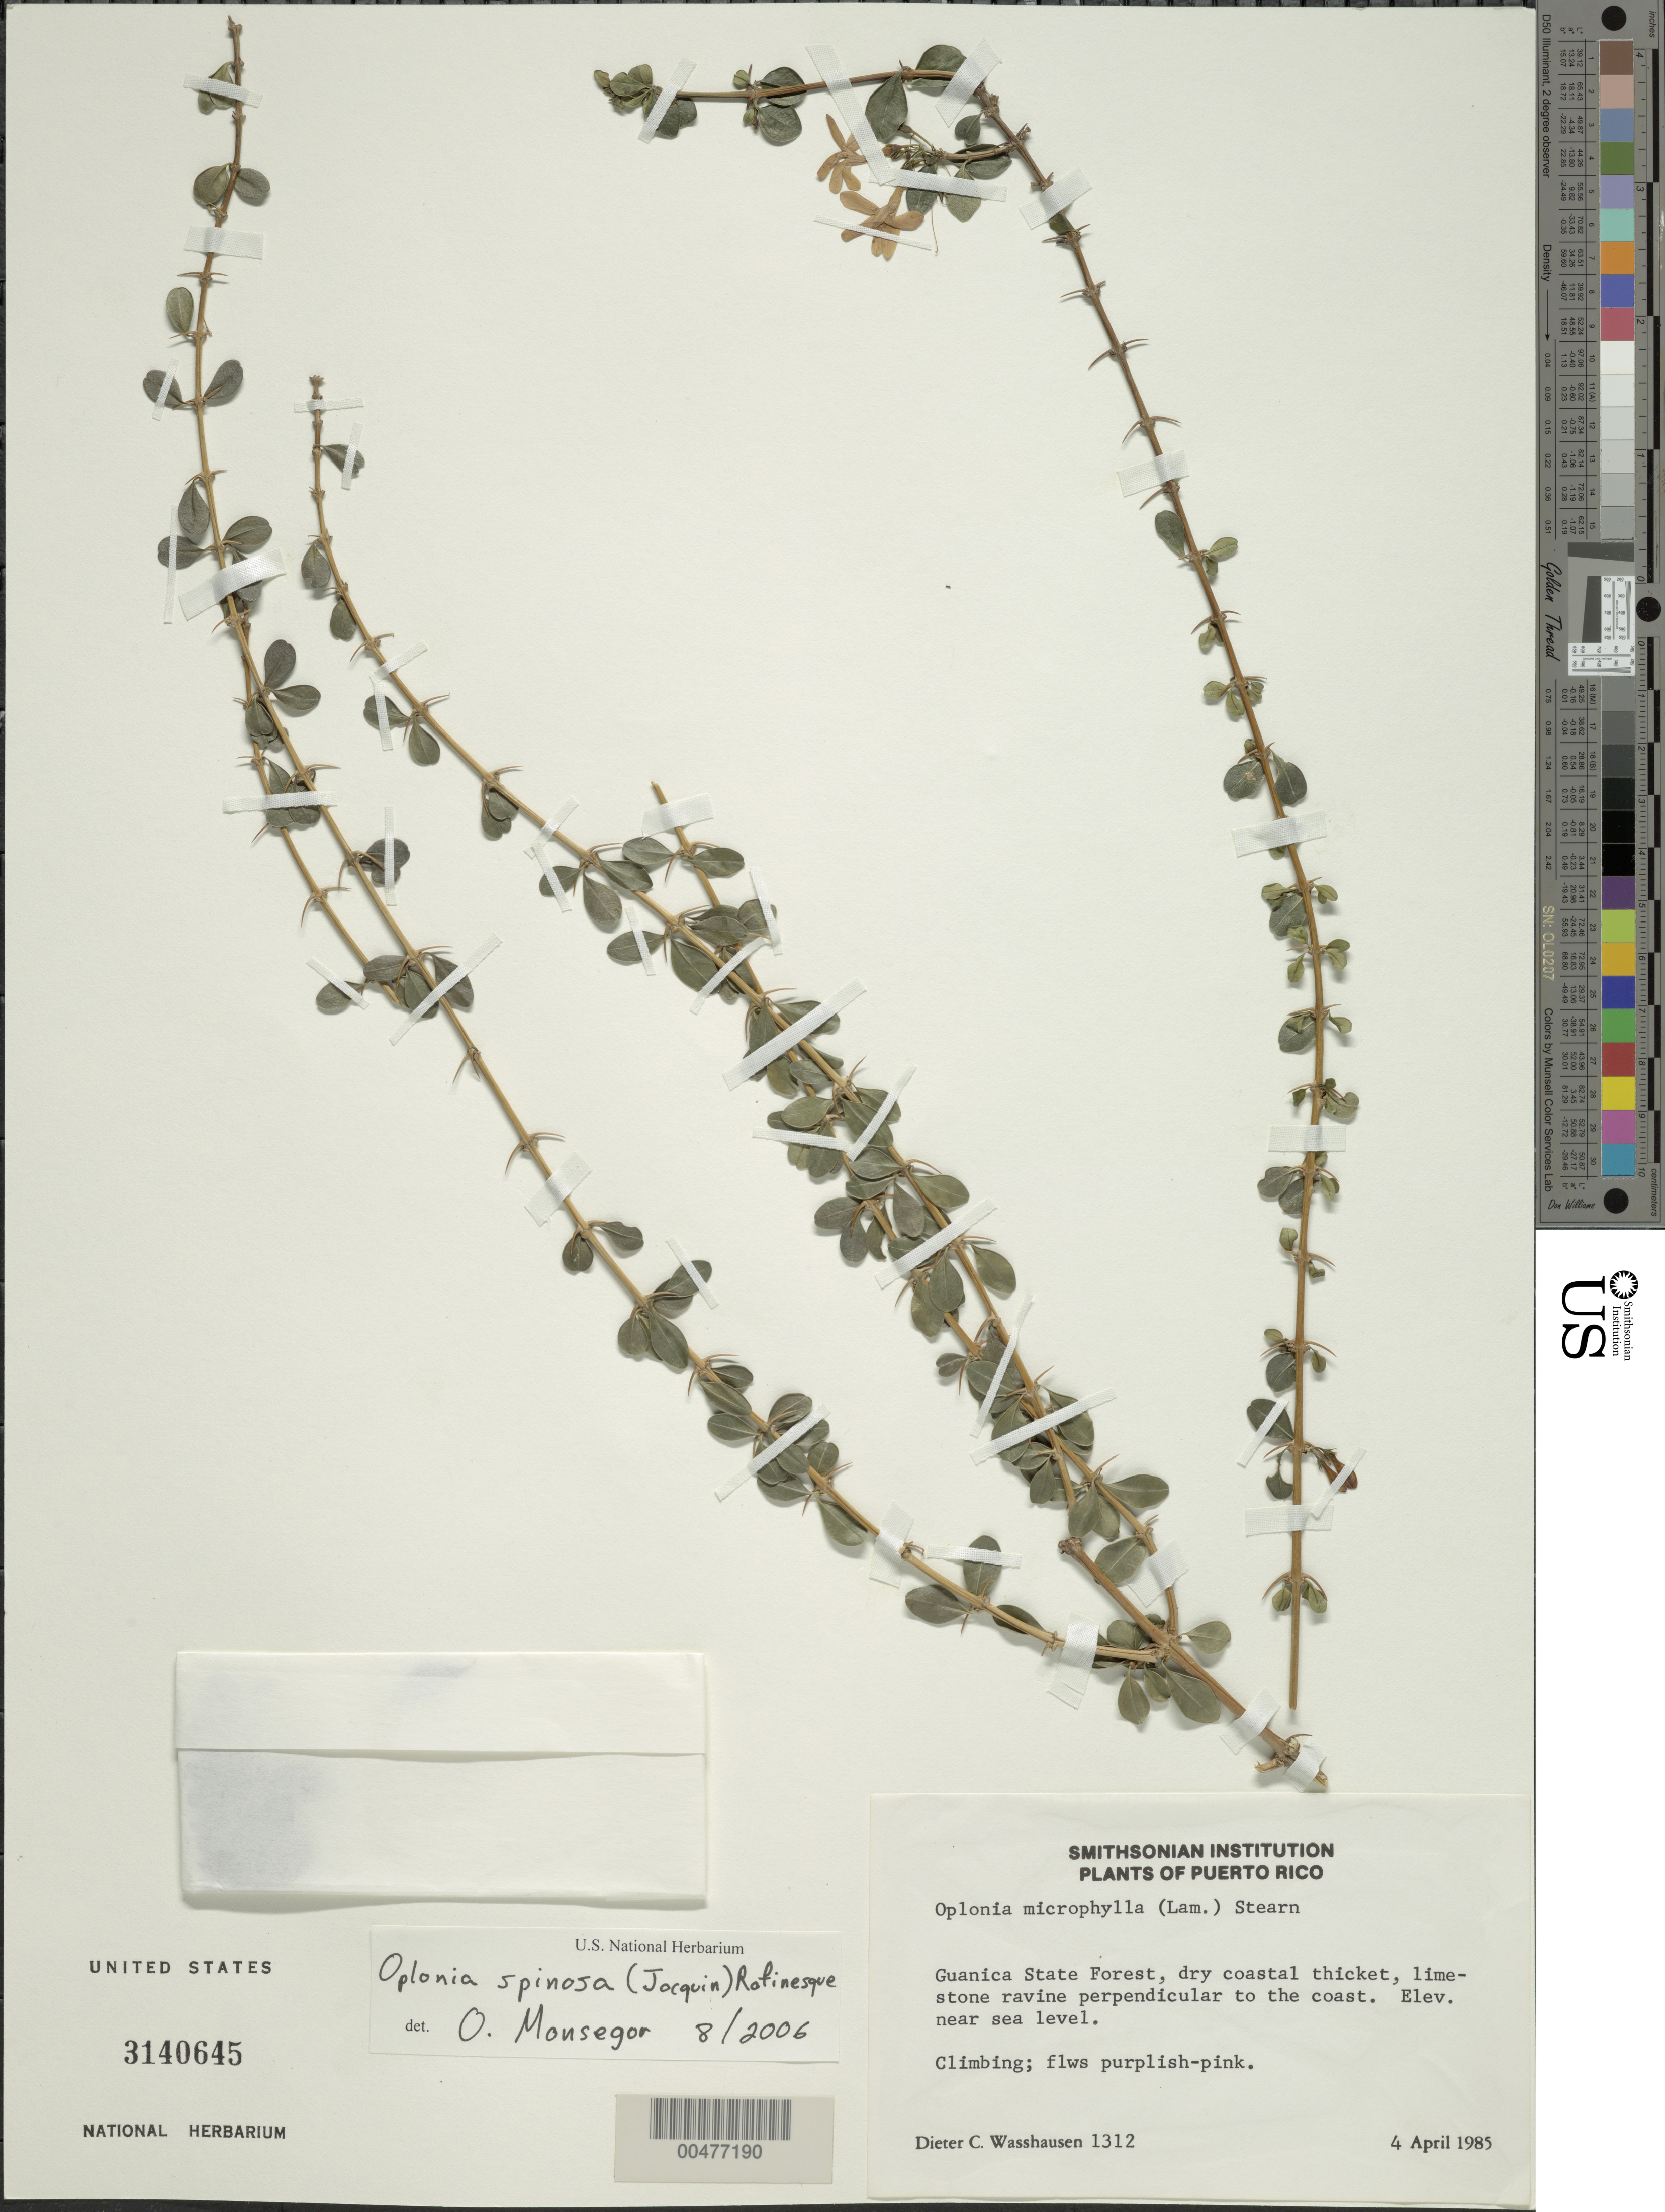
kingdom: Plantae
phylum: Tracheophyta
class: Magnoliopsida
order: Lamiales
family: Acanthaceae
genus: Oplonia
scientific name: Oplonia microphylla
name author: (Lam.) Stearn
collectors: D. C. Wasshausen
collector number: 1312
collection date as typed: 04 Apr 1985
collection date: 1985-04-04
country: Puerto Rico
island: Greater Antilles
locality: Guanica State Forest. Dry coastal thicket, limestone ravine perpendicular to coast.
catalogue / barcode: US 3140645